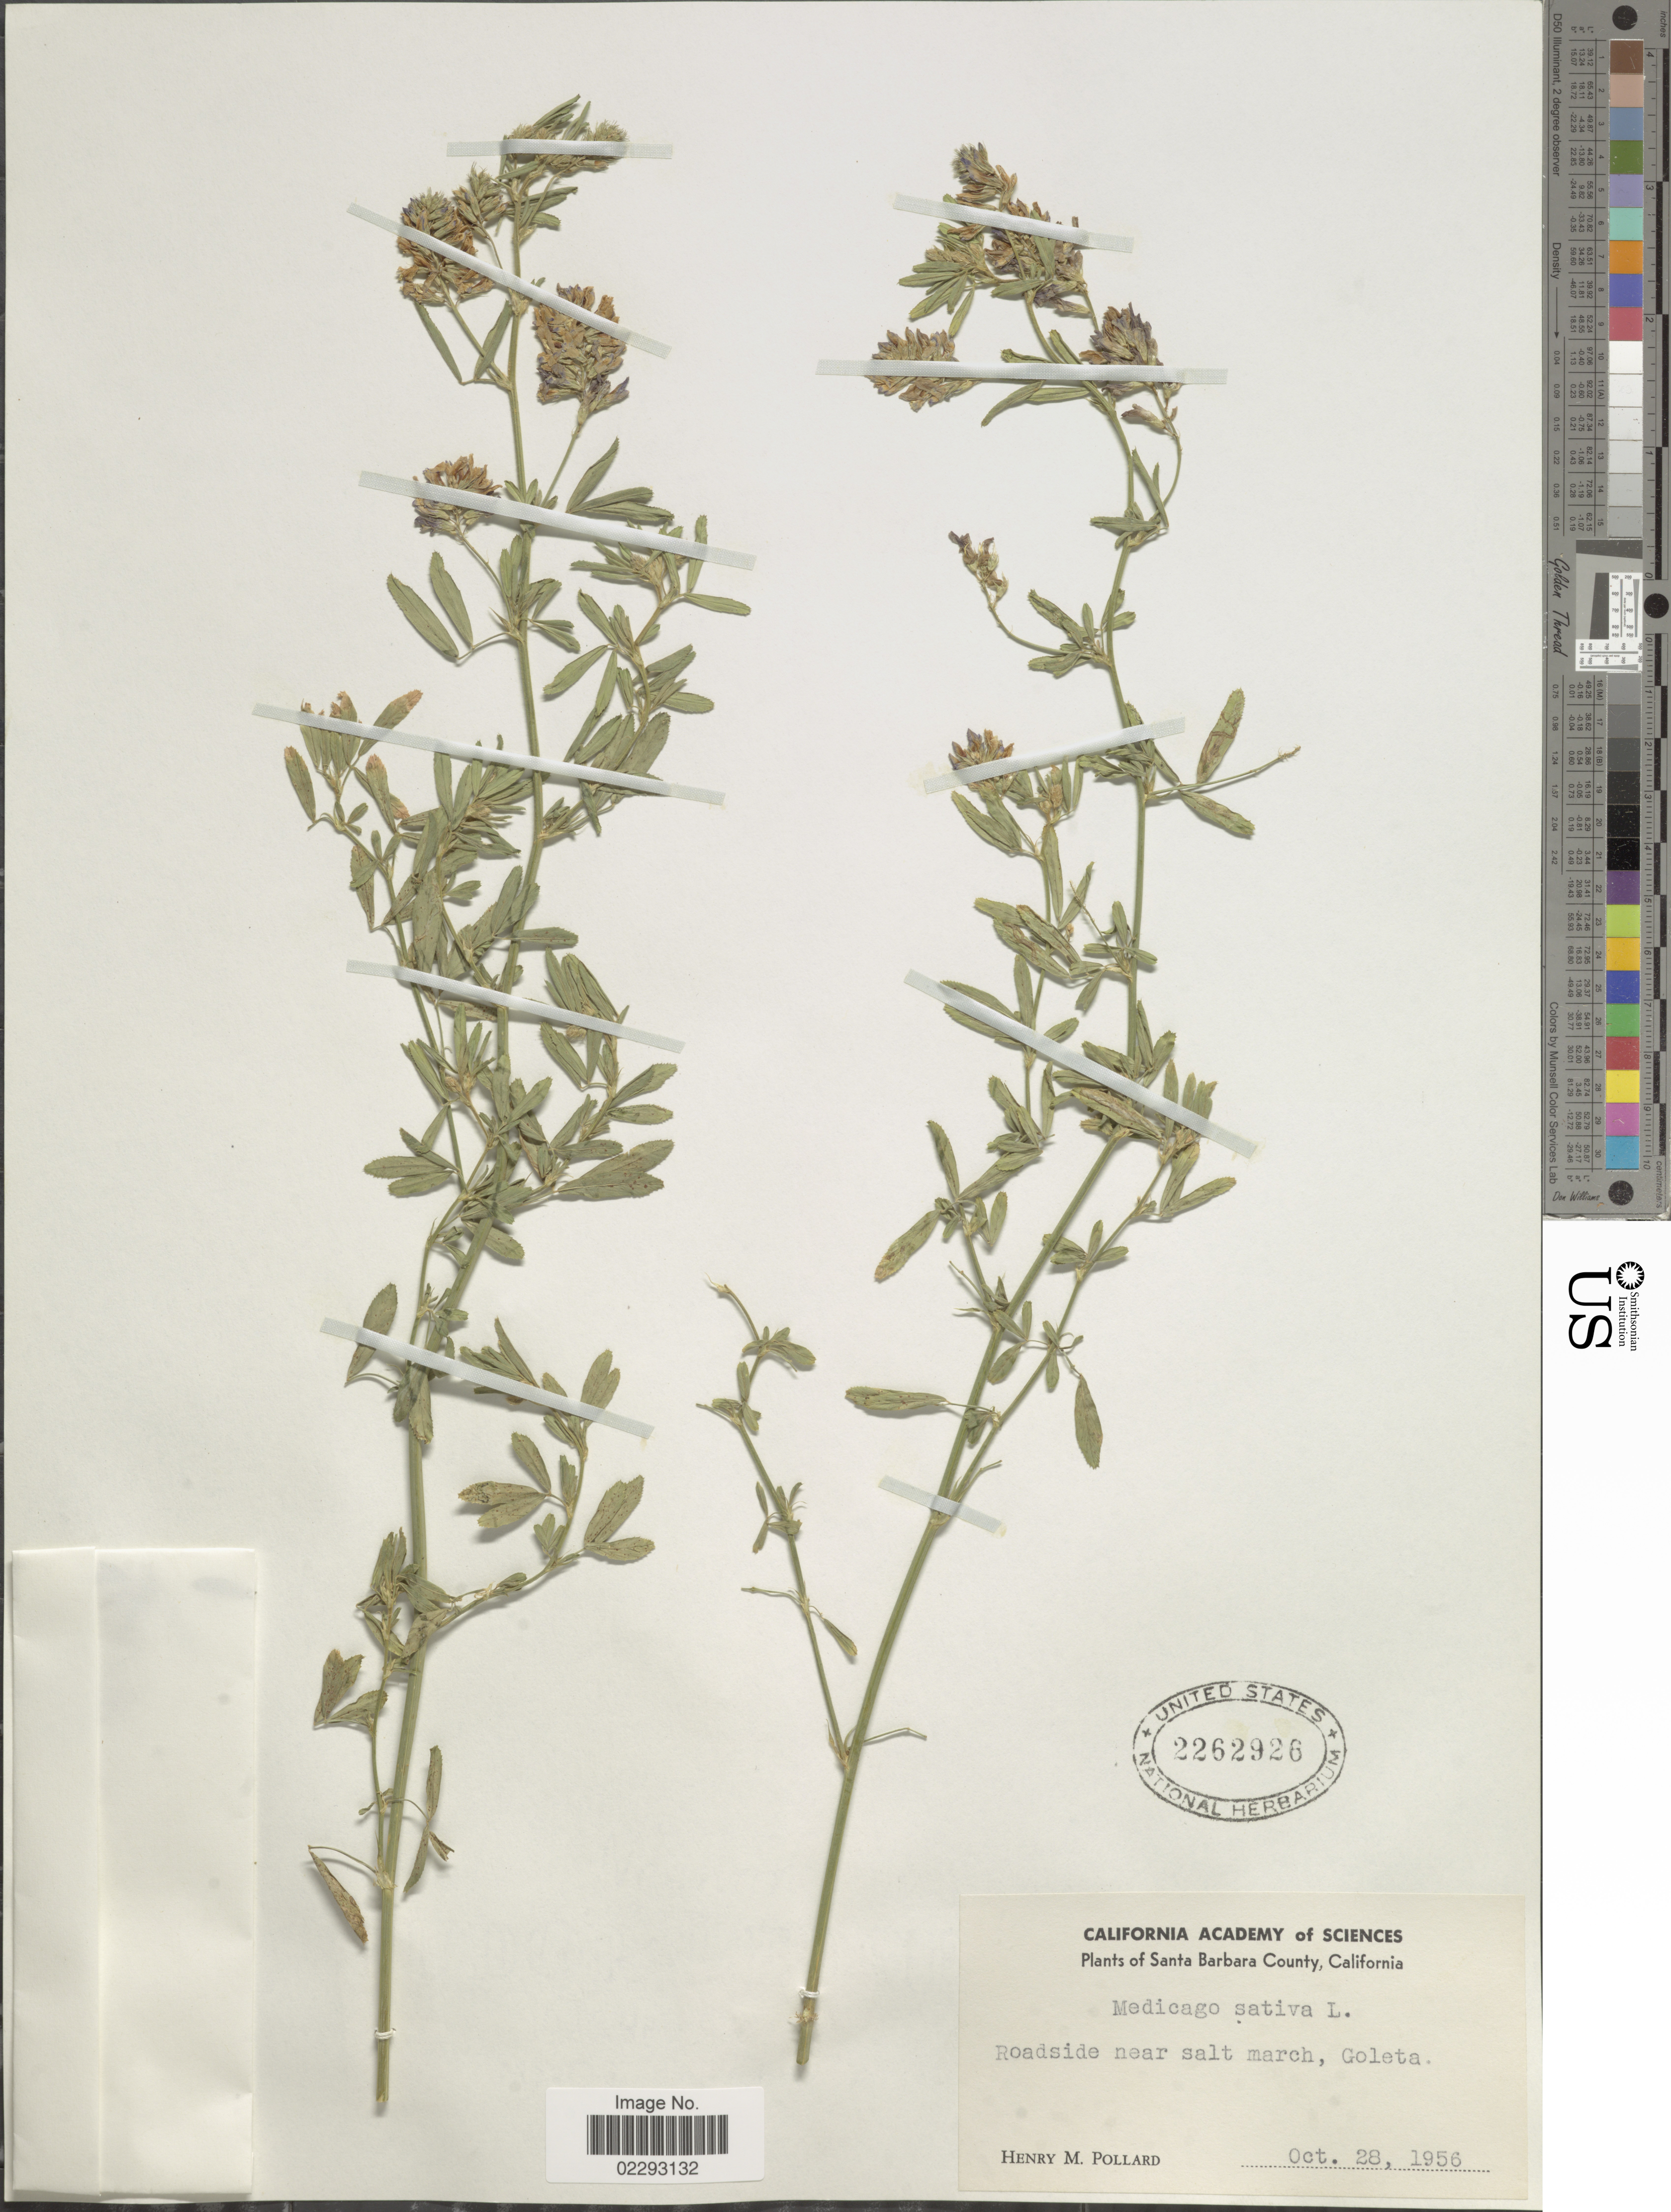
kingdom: Plantae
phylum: Tracheophyta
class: Magnoliopsida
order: Fabales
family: Fabaceae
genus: Medicago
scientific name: Medicago sativa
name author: L.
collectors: H. M. Pollard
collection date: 1956-10-28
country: United States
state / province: California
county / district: Santa Barbara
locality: Santa Barbara County, California. Roadside near salt march, Goleta.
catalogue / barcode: US 2262926